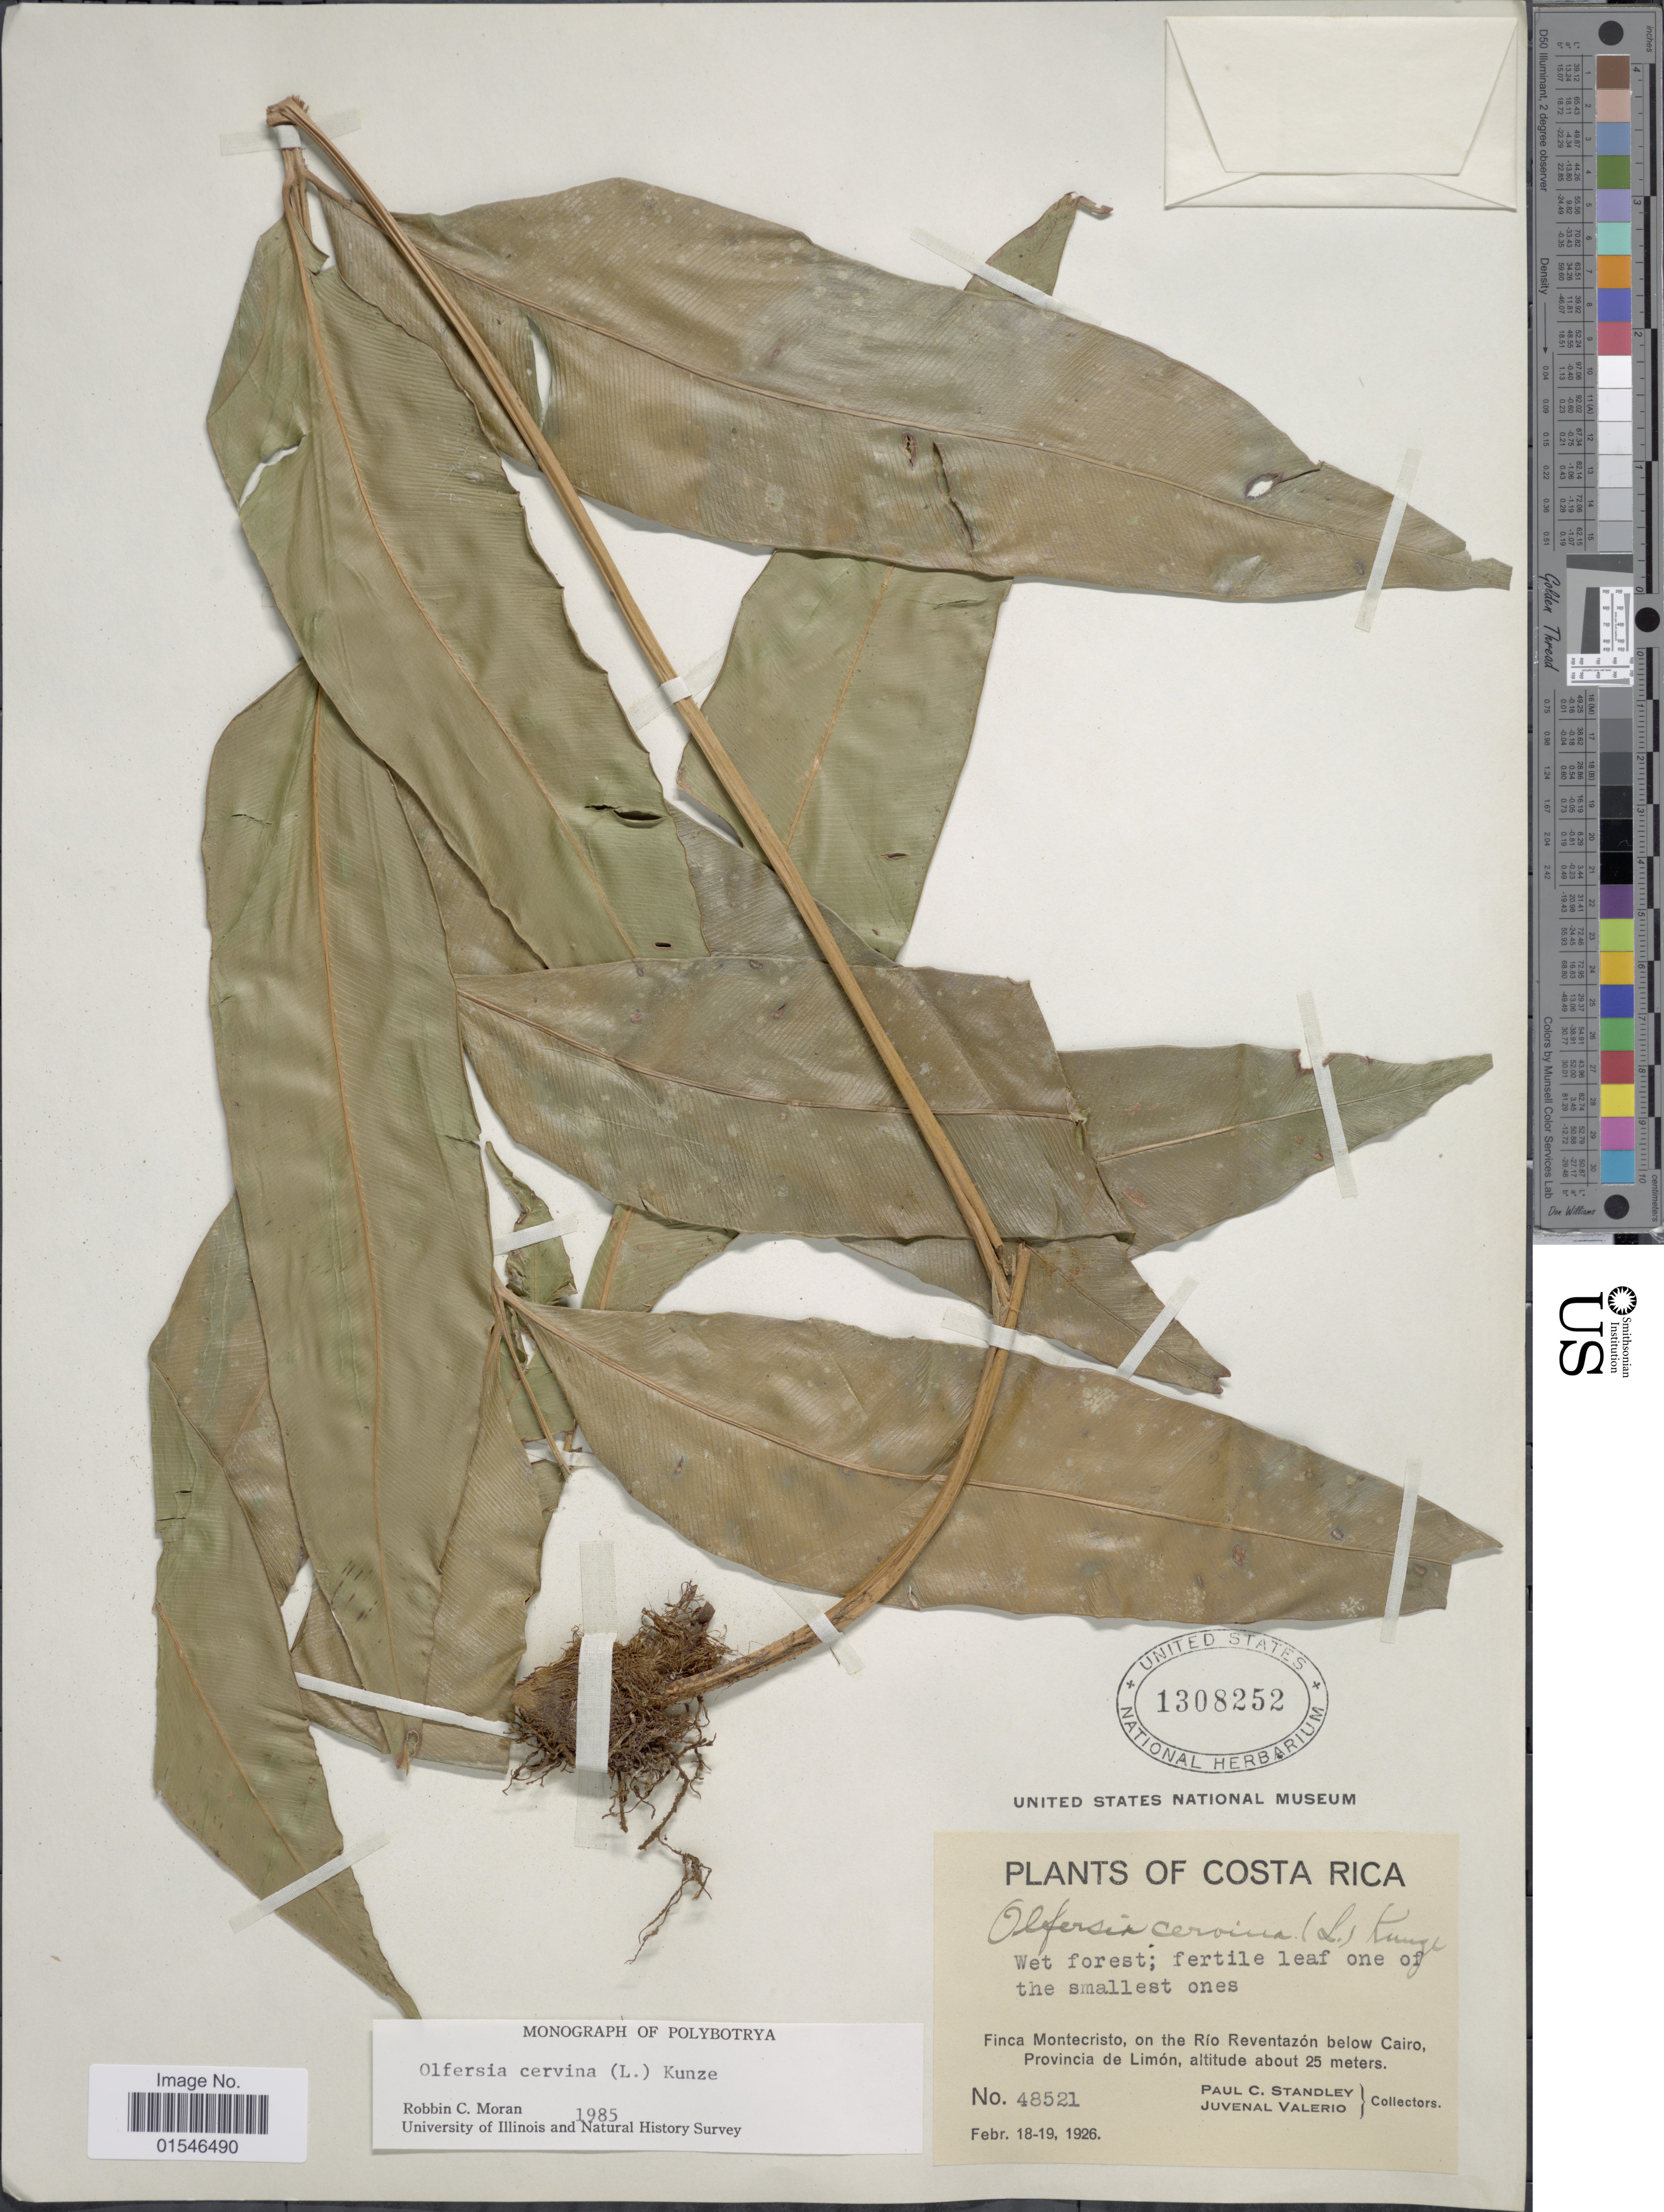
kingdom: Plantae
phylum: Tracheophyta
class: Polypodiopsida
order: Polypodiales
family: Dryopteridaceae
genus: Olfersia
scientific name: Olfersia cervina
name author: (L.) Kunze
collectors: P. C. Standley & J. Valerio R.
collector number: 48521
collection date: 1926-02-18/1926-02-19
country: Costa Rica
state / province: Limón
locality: Finca Montecristo, on the Río Reventazón below Cairo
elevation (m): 25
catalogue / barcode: US 1308252